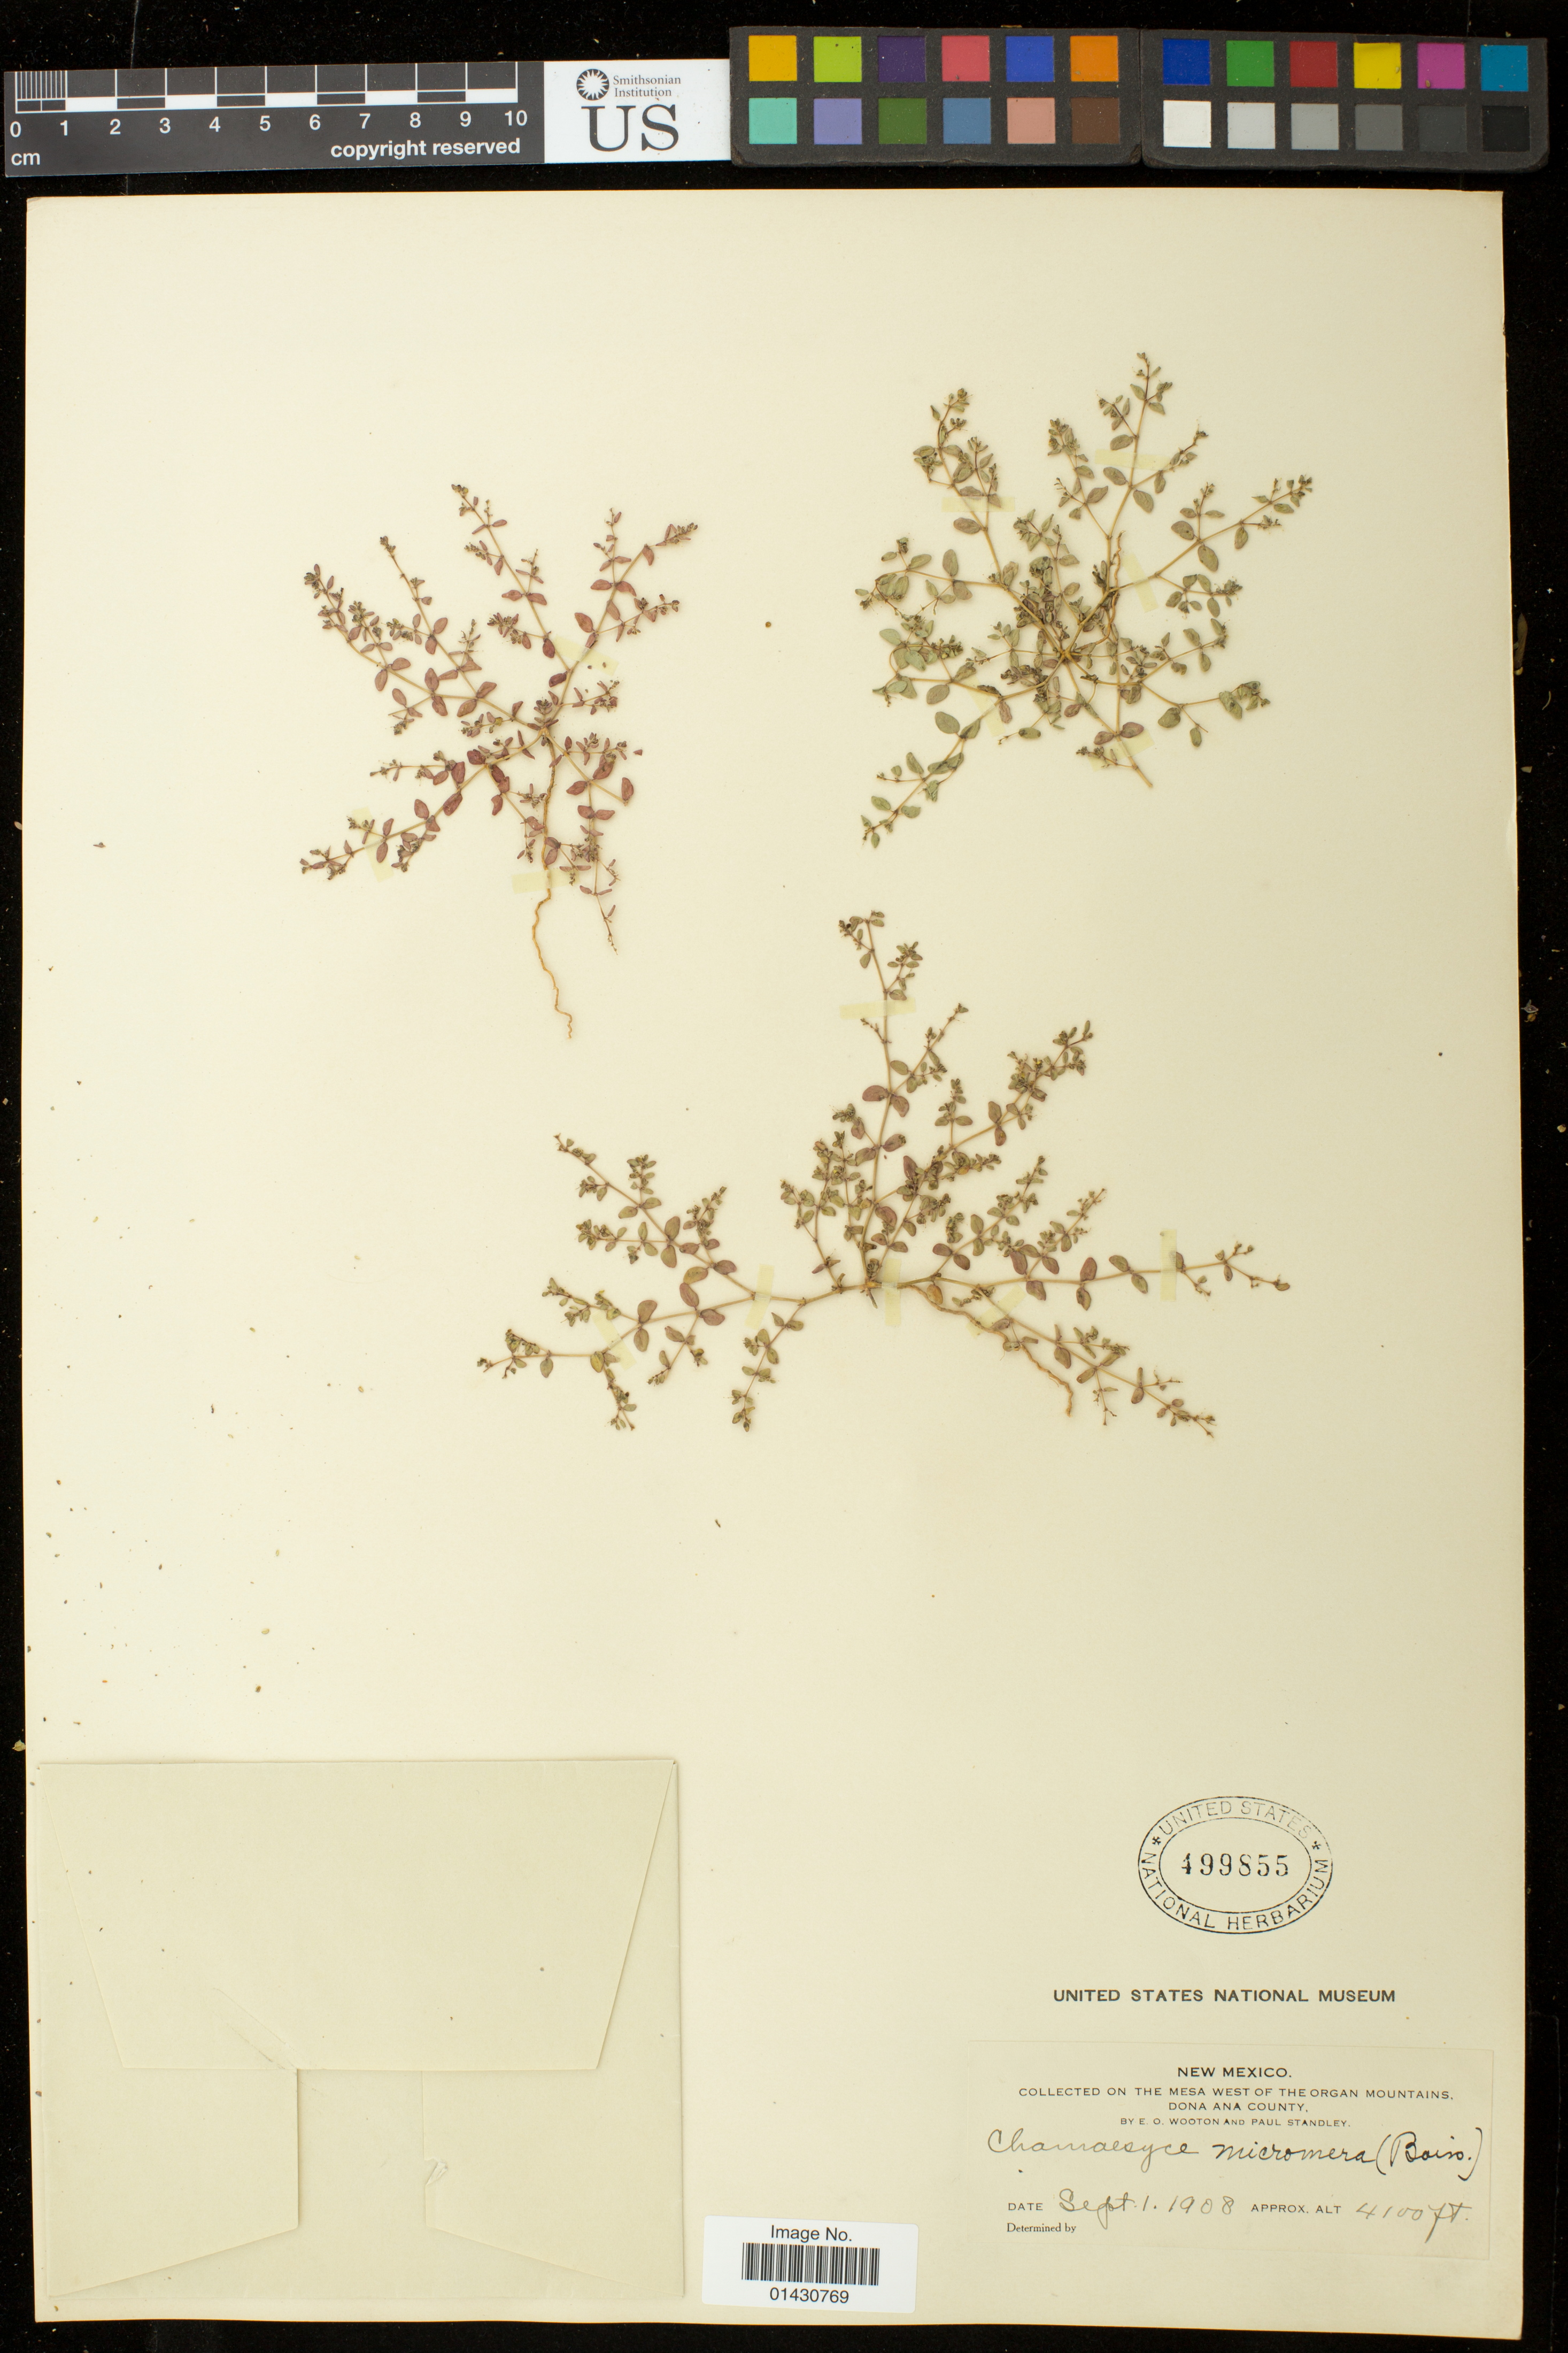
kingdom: Plantae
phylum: Tracheophyta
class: Magnoliopsida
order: Malpighiales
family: Euphorbiaceae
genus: Euphorbia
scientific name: Euphorbia micromera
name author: Boiss.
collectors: E. O. Wooton & P. C. Standley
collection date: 1908-09-01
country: United States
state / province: New Mexico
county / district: Doña Ana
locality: Mesa west of the Organ Mountains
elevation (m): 1250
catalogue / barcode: US 499855